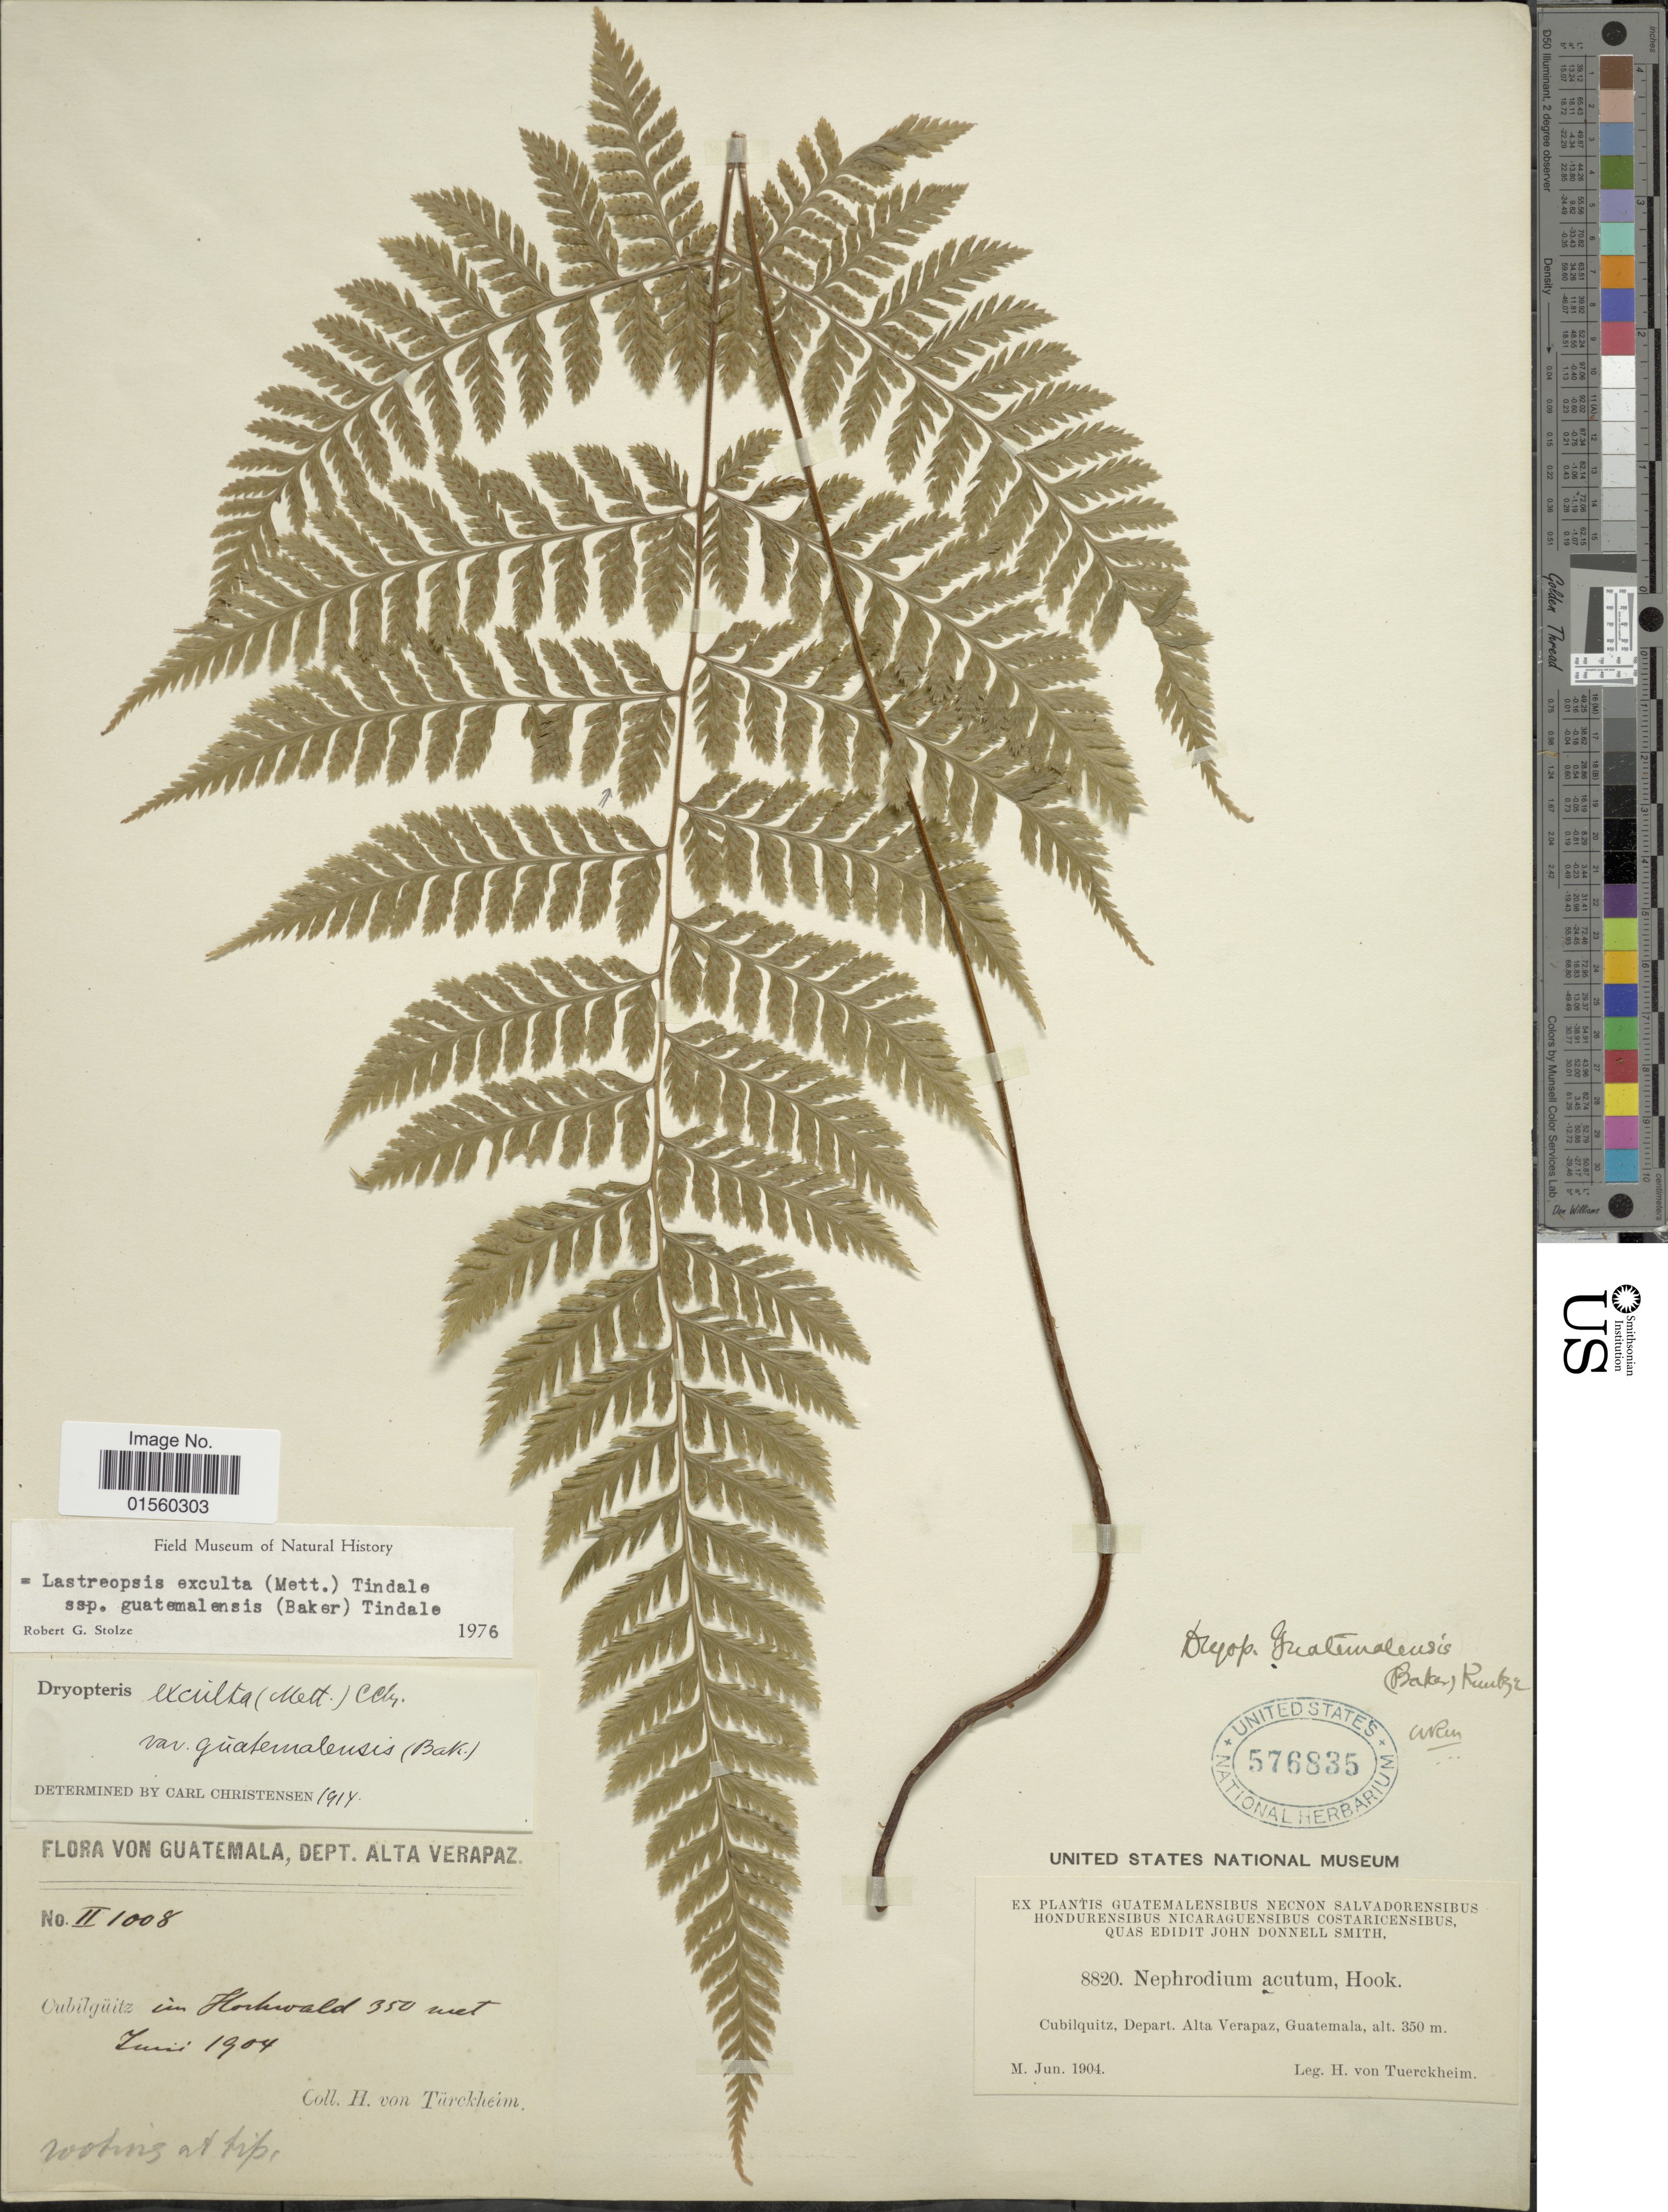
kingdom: Plantae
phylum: Tracheophyta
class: Polypodiopsida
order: Polypodiales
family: Dryopteridaceae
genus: Parapolystichum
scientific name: Parapolystichum excultum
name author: (Mett.) Labiak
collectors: H. von Türckheim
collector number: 8820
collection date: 1904-06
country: Guatemala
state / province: Alta Verapaz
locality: Cubilquitz, in Hochwald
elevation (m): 350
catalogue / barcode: US 576835